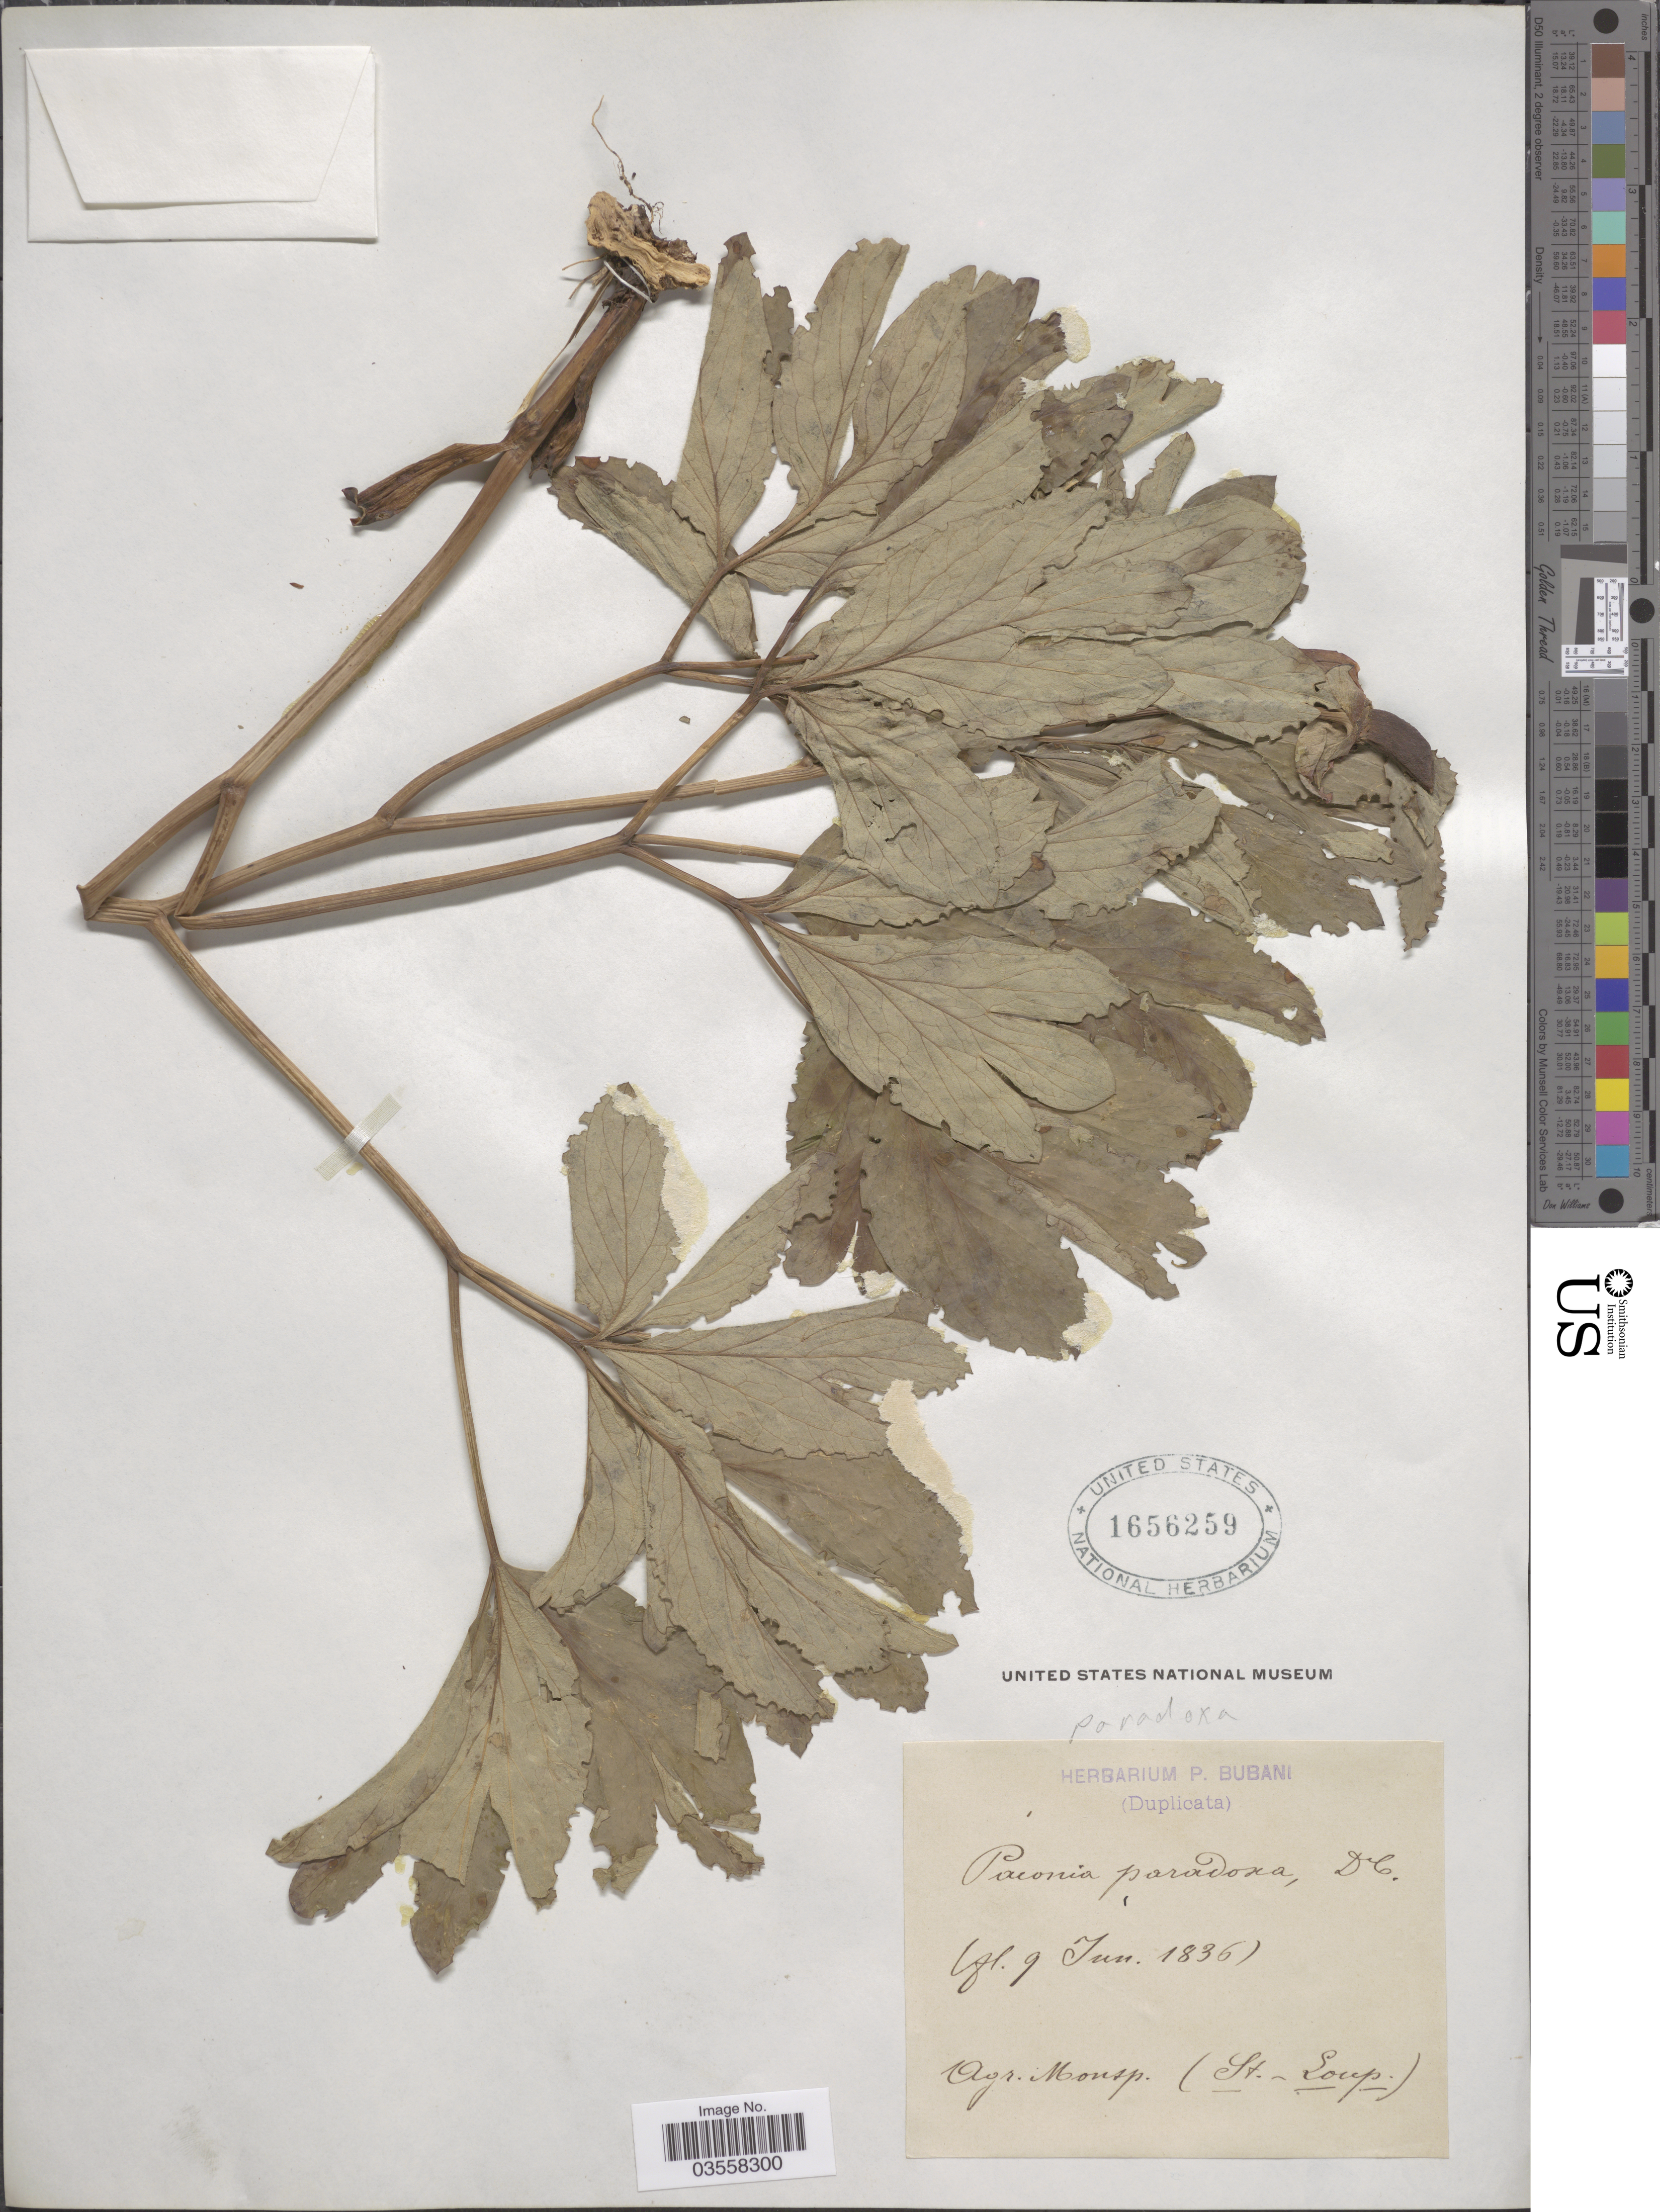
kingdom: Plantae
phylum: Tracheophyta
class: Magnoliopsida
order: Saxifragales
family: Paeoniaceae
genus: Paeonia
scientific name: Paeonia officinalis subsp. microcarpa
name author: (Boiss. & Reut.) Nyman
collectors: ex herb. P. Bubani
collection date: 1836-06-09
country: France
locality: Agr. Monsp. (St. Loup).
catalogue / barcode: US 1656259